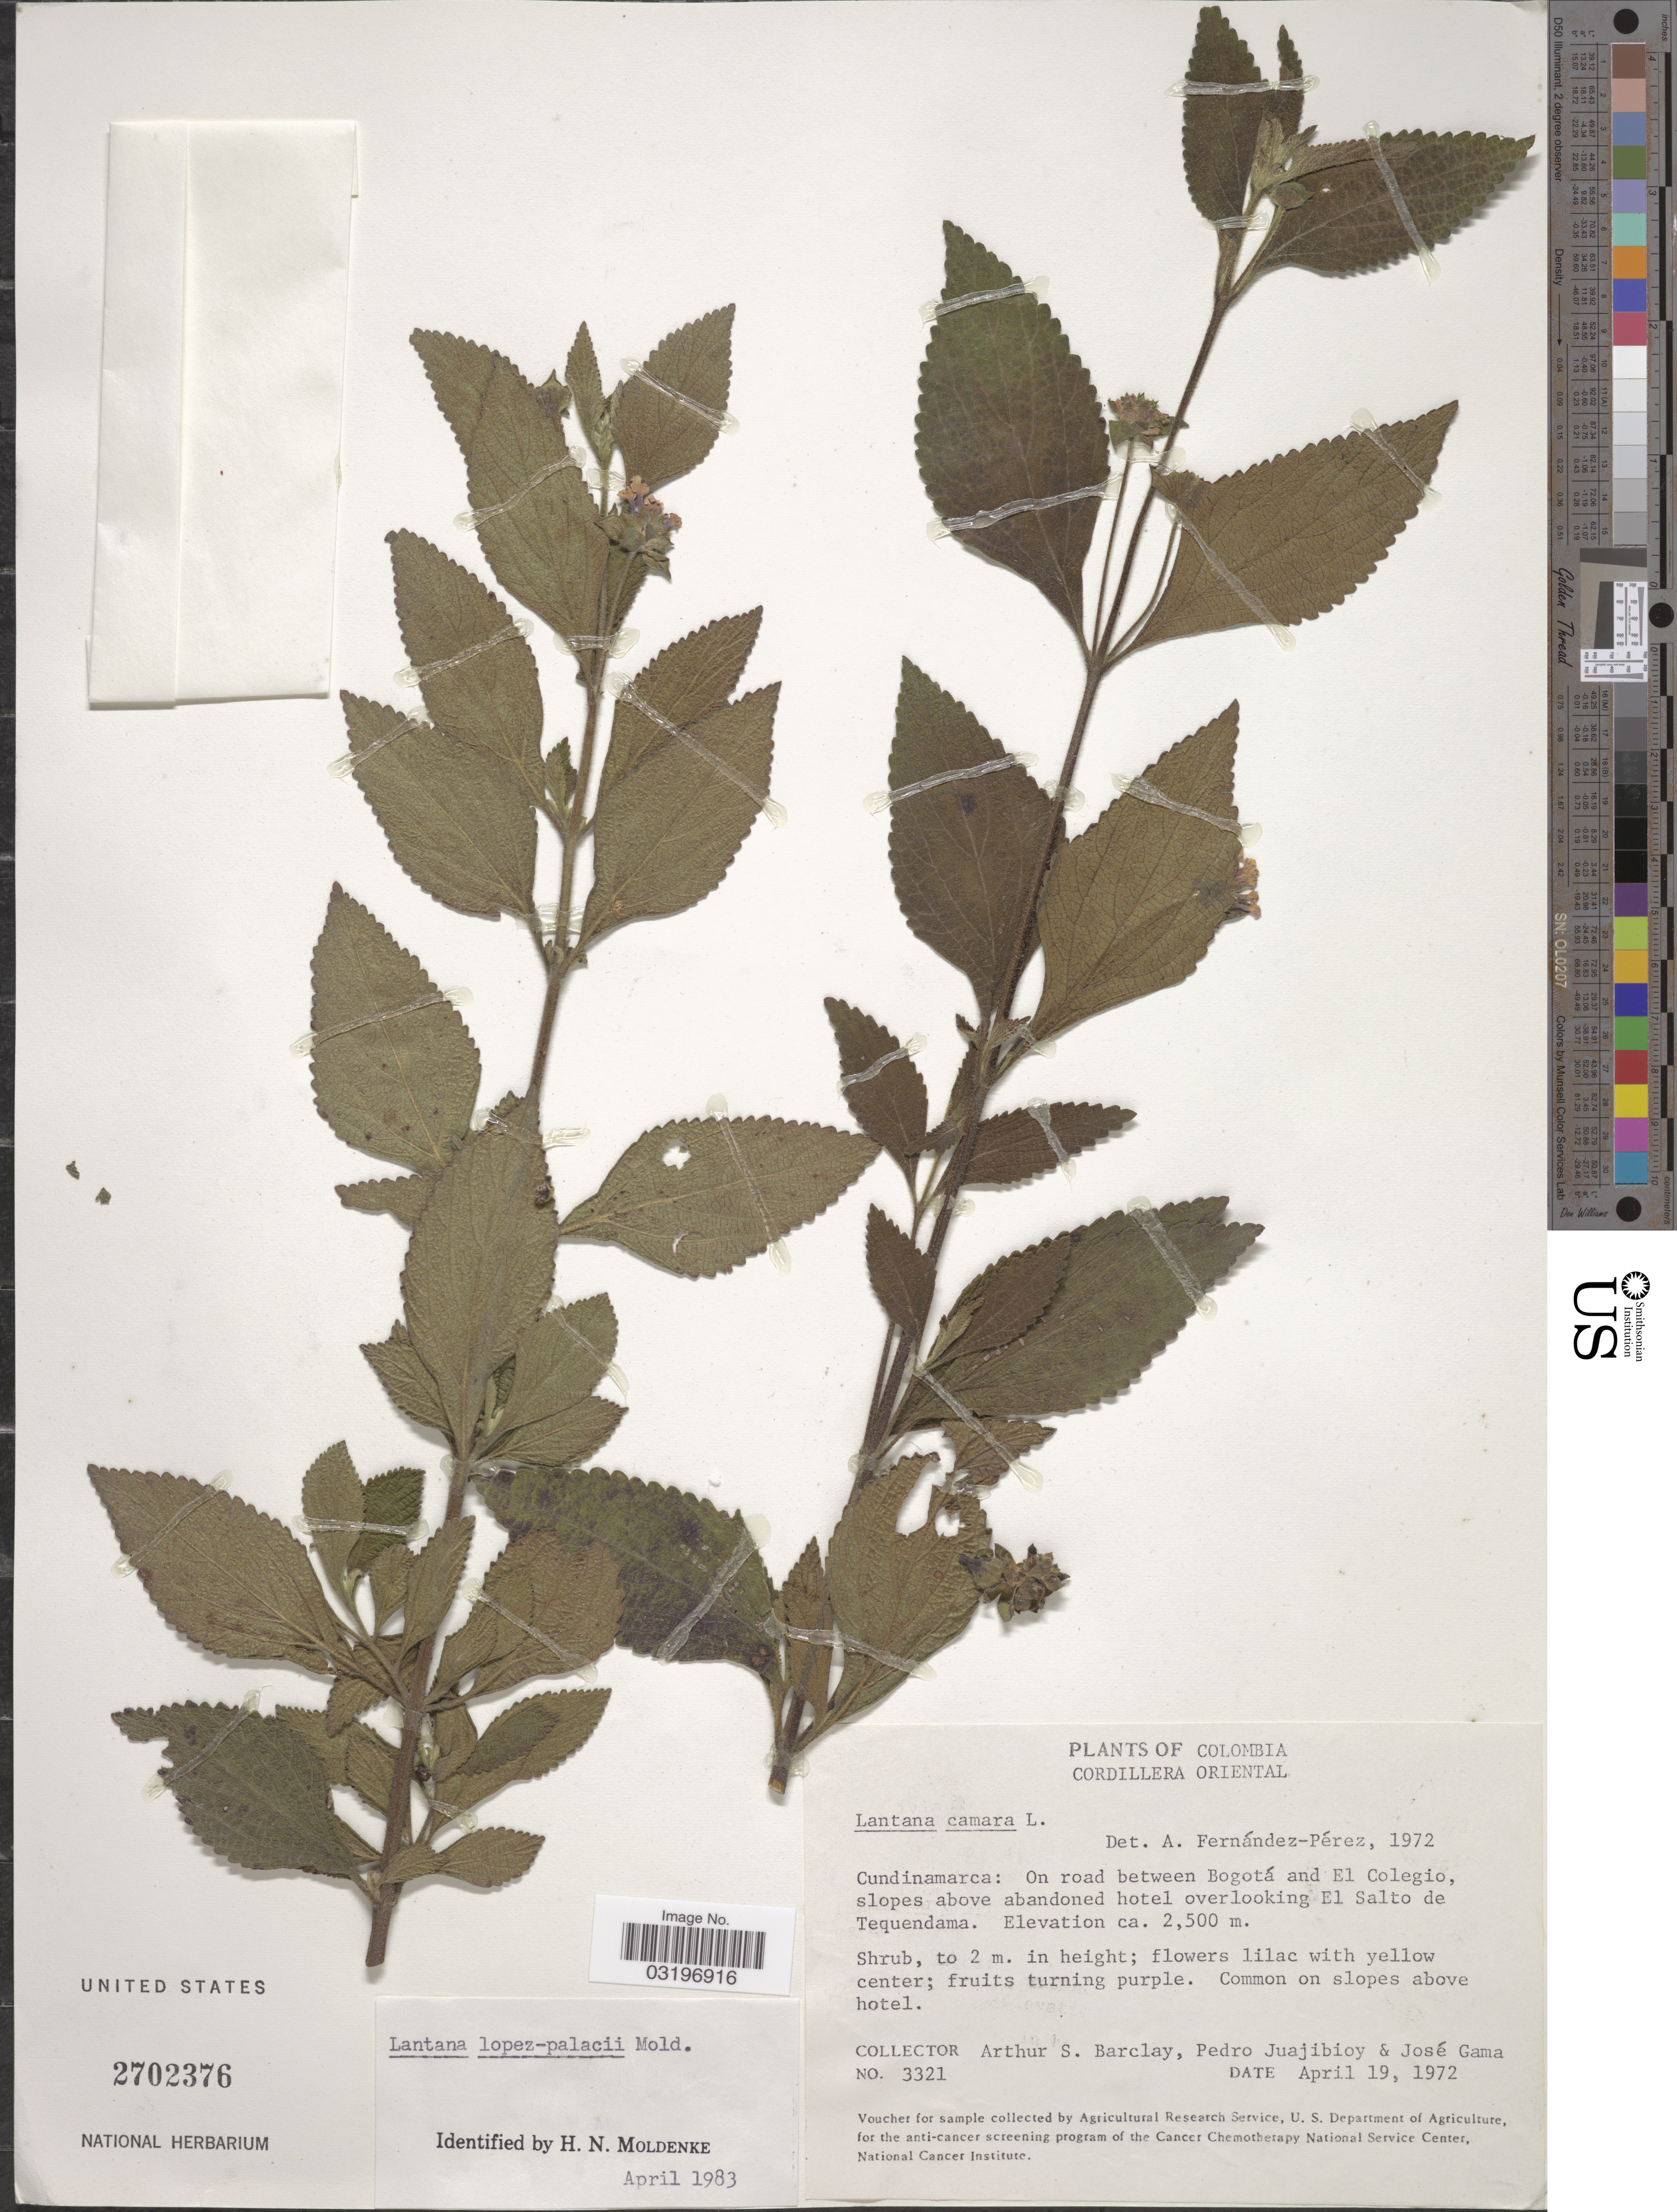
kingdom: Plantae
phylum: Tracheophyta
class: Magnoliopsida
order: Lamiales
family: Verbenaceae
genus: Lantana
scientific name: Lantana lopez-palacii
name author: Moldenke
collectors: A. S. Barclay, P. Juajibioy & J. Gama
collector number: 3321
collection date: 1972-04-19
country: Colombia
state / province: Cundinamarca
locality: Cordillera Oriental. On road between Bogotá and El Colegio, slopes above abandoned hotel overlooking El Salto de Tequendama.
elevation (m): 2500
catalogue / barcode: US 2702376